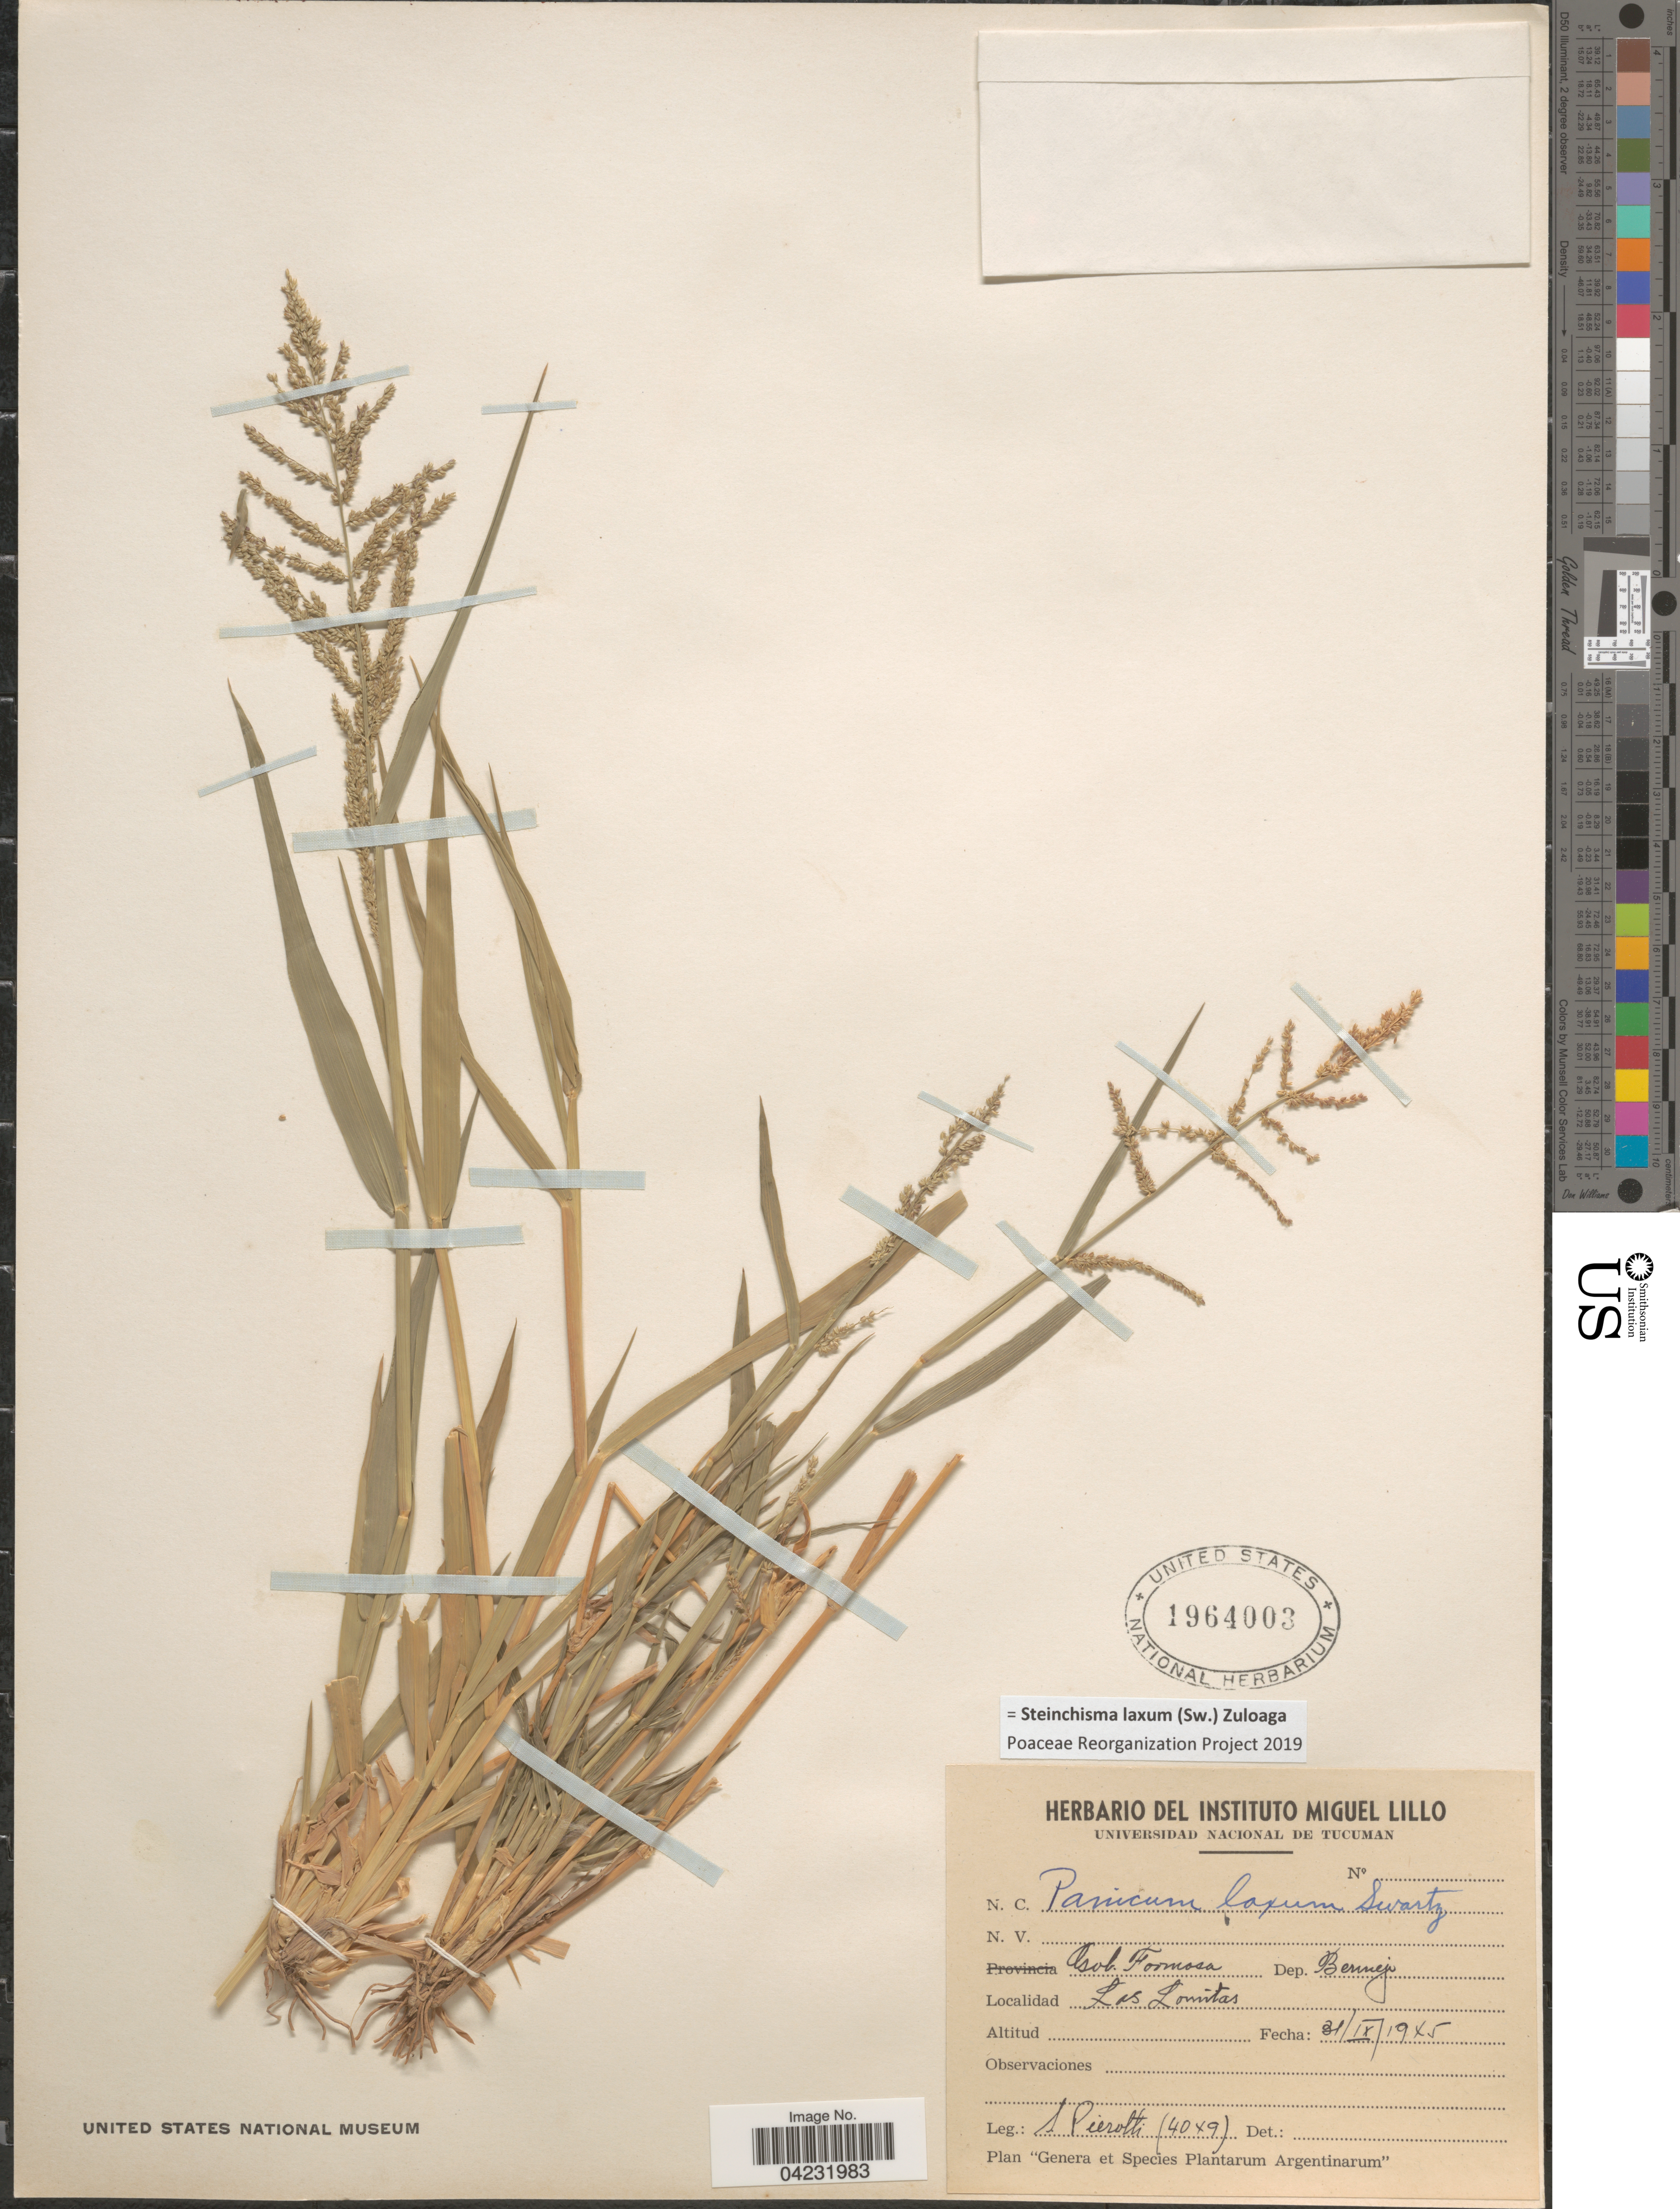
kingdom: Plantae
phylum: Tracheophyta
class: Liliopsida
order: Poales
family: Poaceae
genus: Steinchisma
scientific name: Steinchisma laxum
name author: (Sw.) Zuloaga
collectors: S. A. Pierotti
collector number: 4049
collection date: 1945-09-21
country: Argentina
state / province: Formosa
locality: Gob. Formosa. Dep. Bermejo. Las Lomitas.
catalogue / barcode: US 1964003